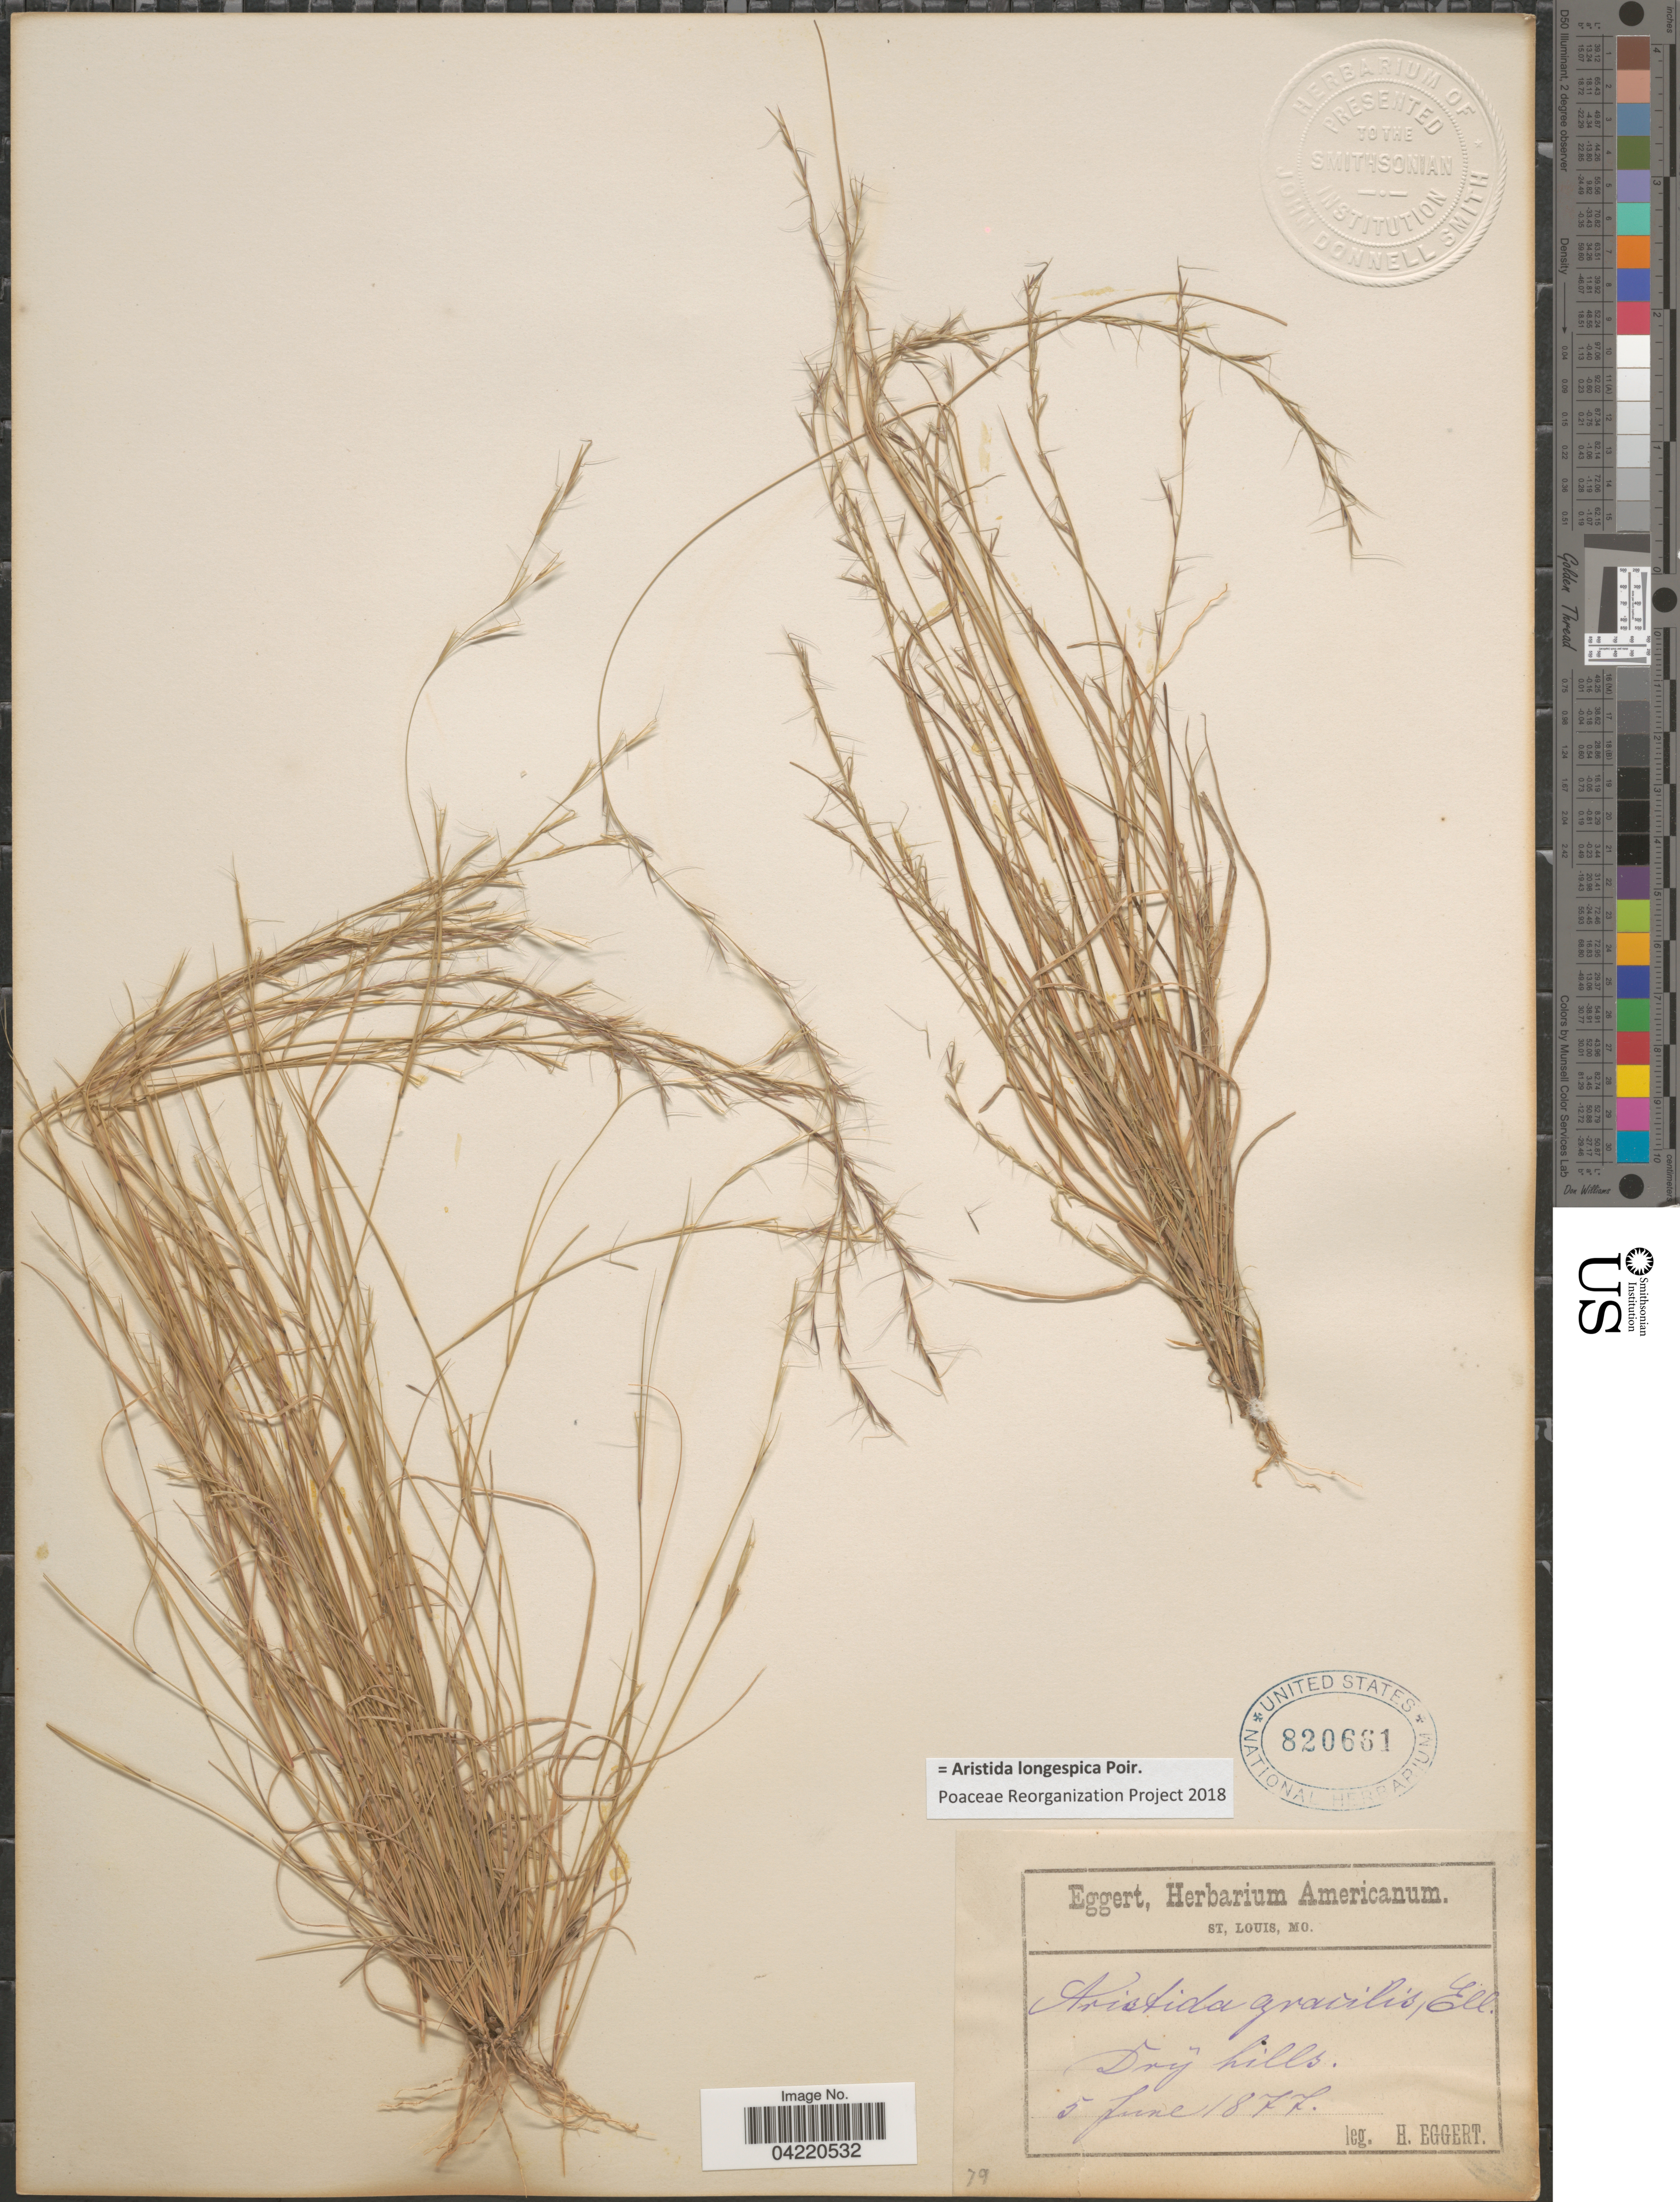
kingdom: Plantae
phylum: Tracheophyta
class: Liliopsida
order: Poales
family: Poaceae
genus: Aristida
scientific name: Aristida longespica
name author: Poir.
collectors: H. Eggert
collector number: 79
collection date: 1877-06-05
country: United States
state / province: Missouri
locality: St, Louis.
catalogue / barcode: US 820661